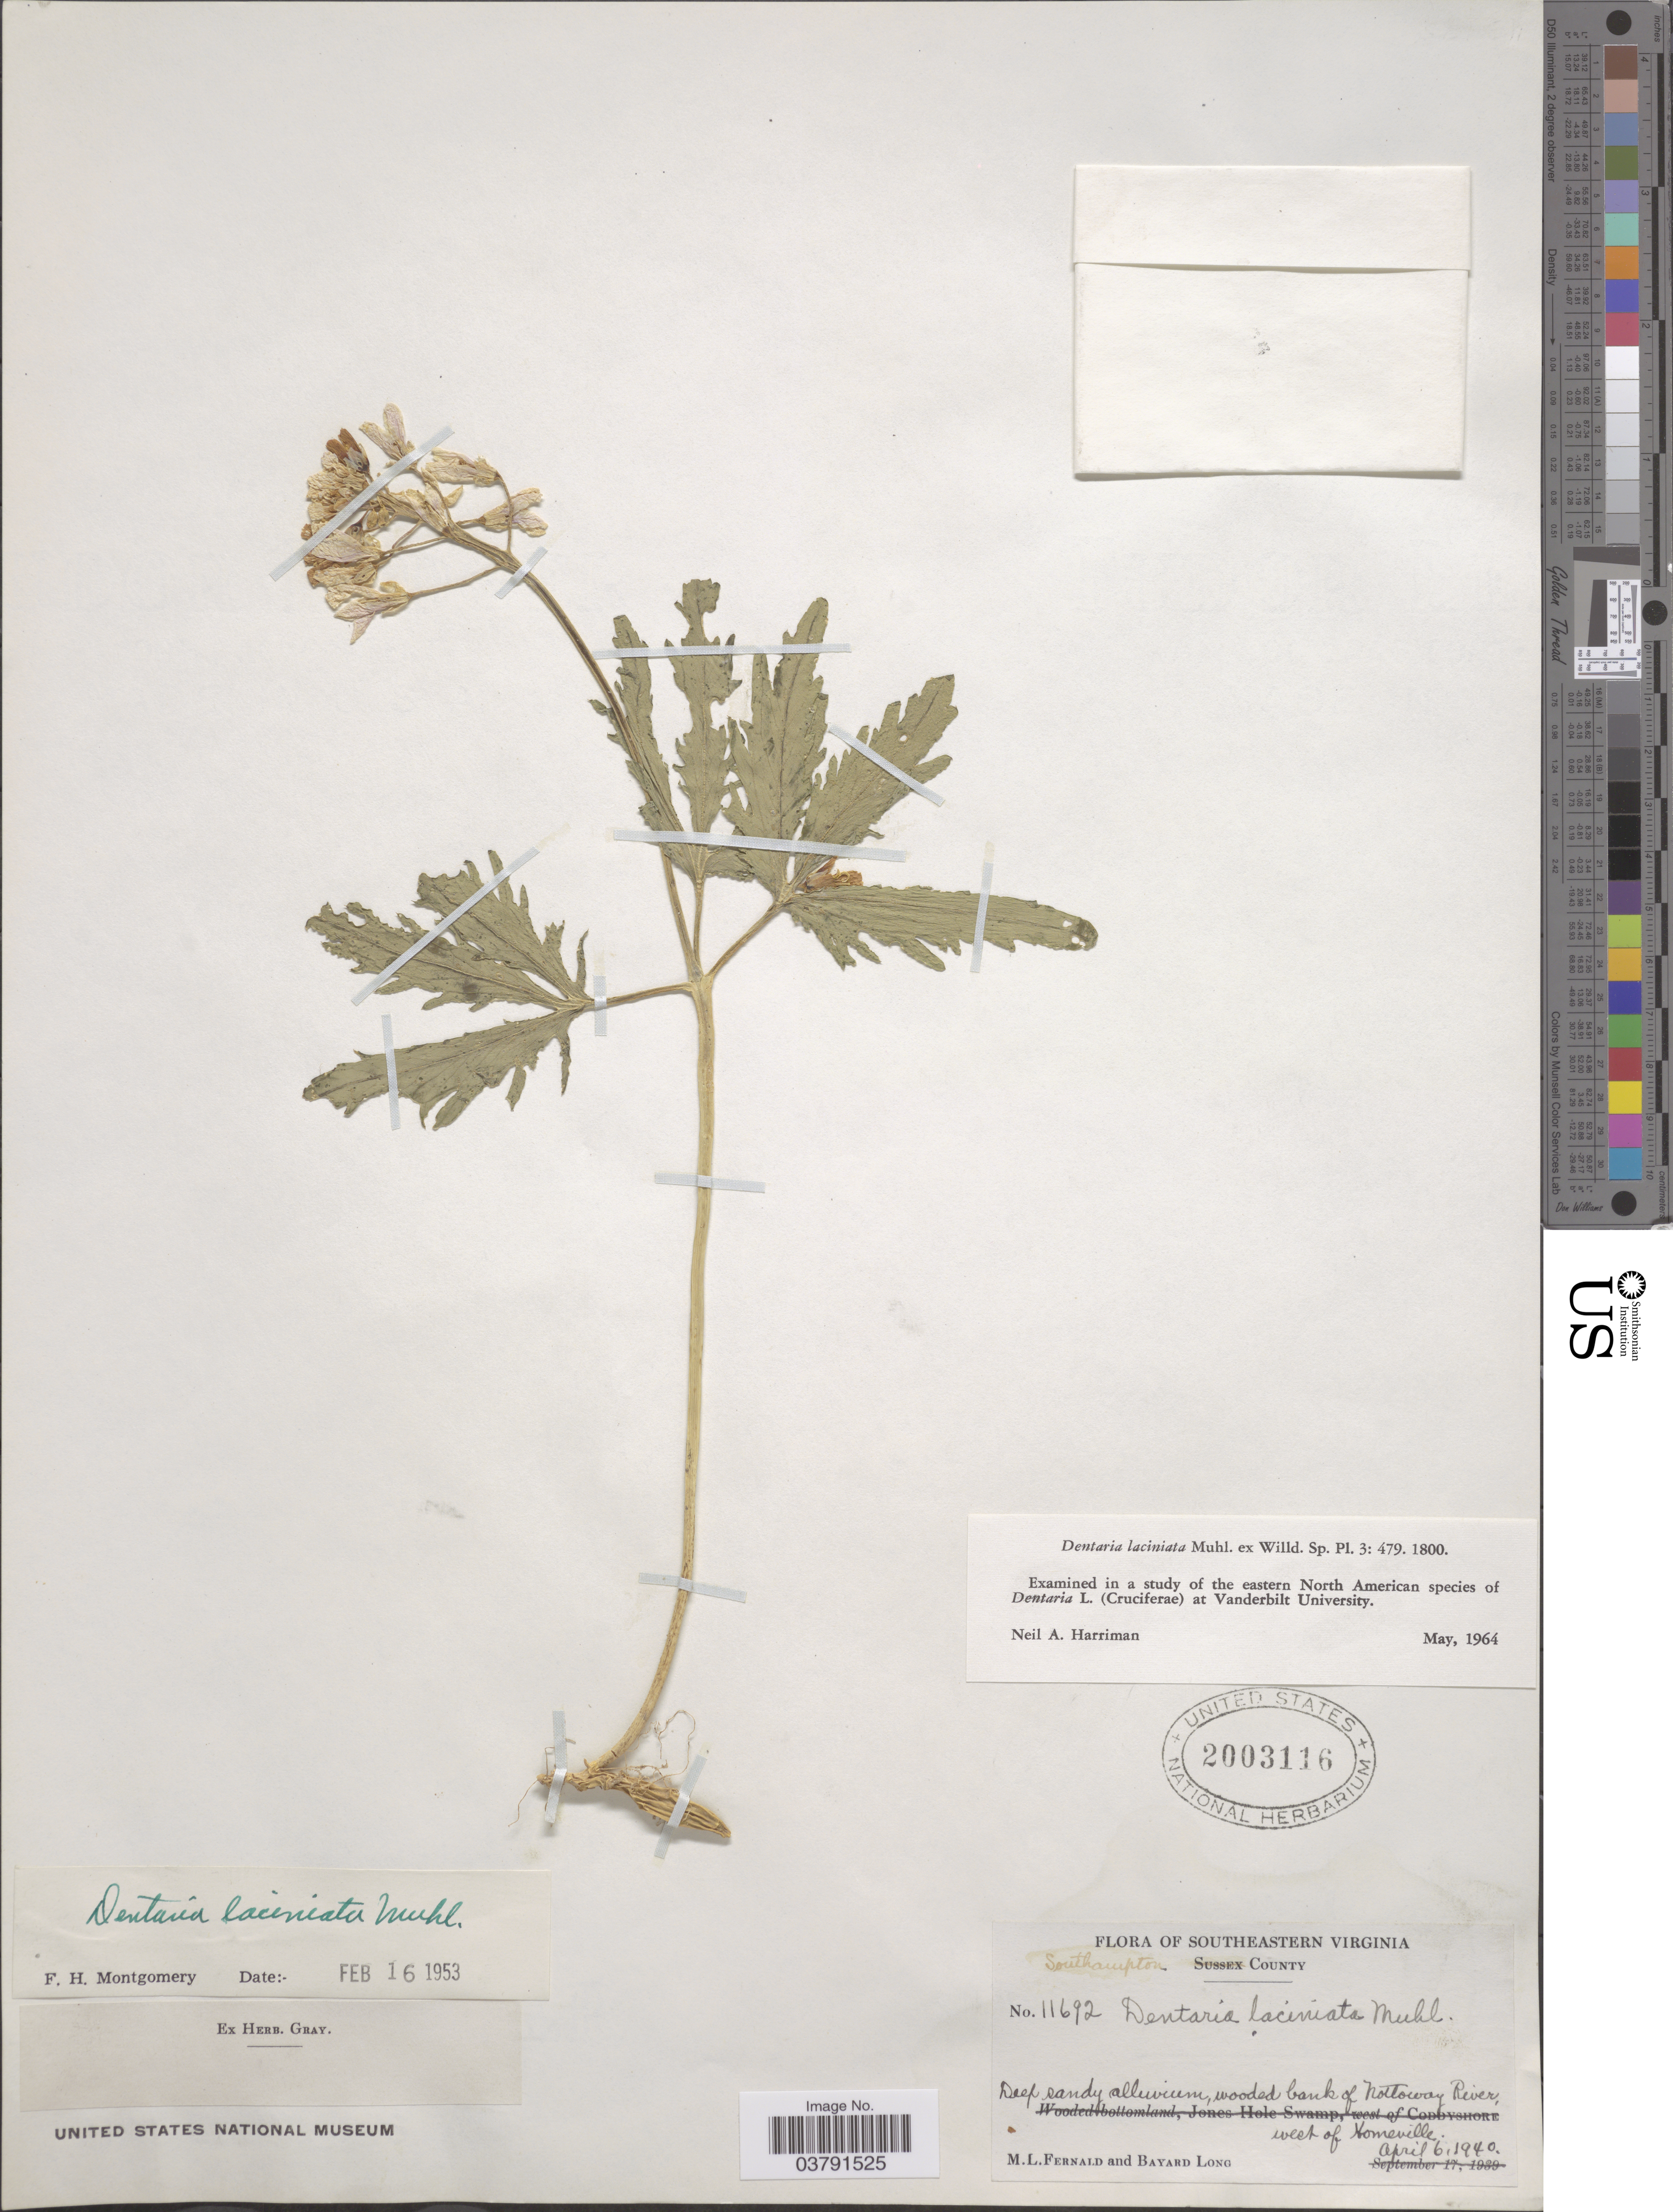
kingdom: Plantae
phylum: Tracheophyta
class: Magnoliopsida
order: Brassicales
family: Brassicaceae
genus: Dentaria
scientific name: Dentaria laciniata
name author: Muhl.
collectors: M. L. Fernald & B. Long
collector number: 11692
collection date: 1940-04-06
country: United States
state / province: Virginia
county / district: Southampton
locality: Southeastern Virginia. Southampton County. Wooded bank of Nottoway River, west of Homeville.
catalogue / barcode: US 2003116